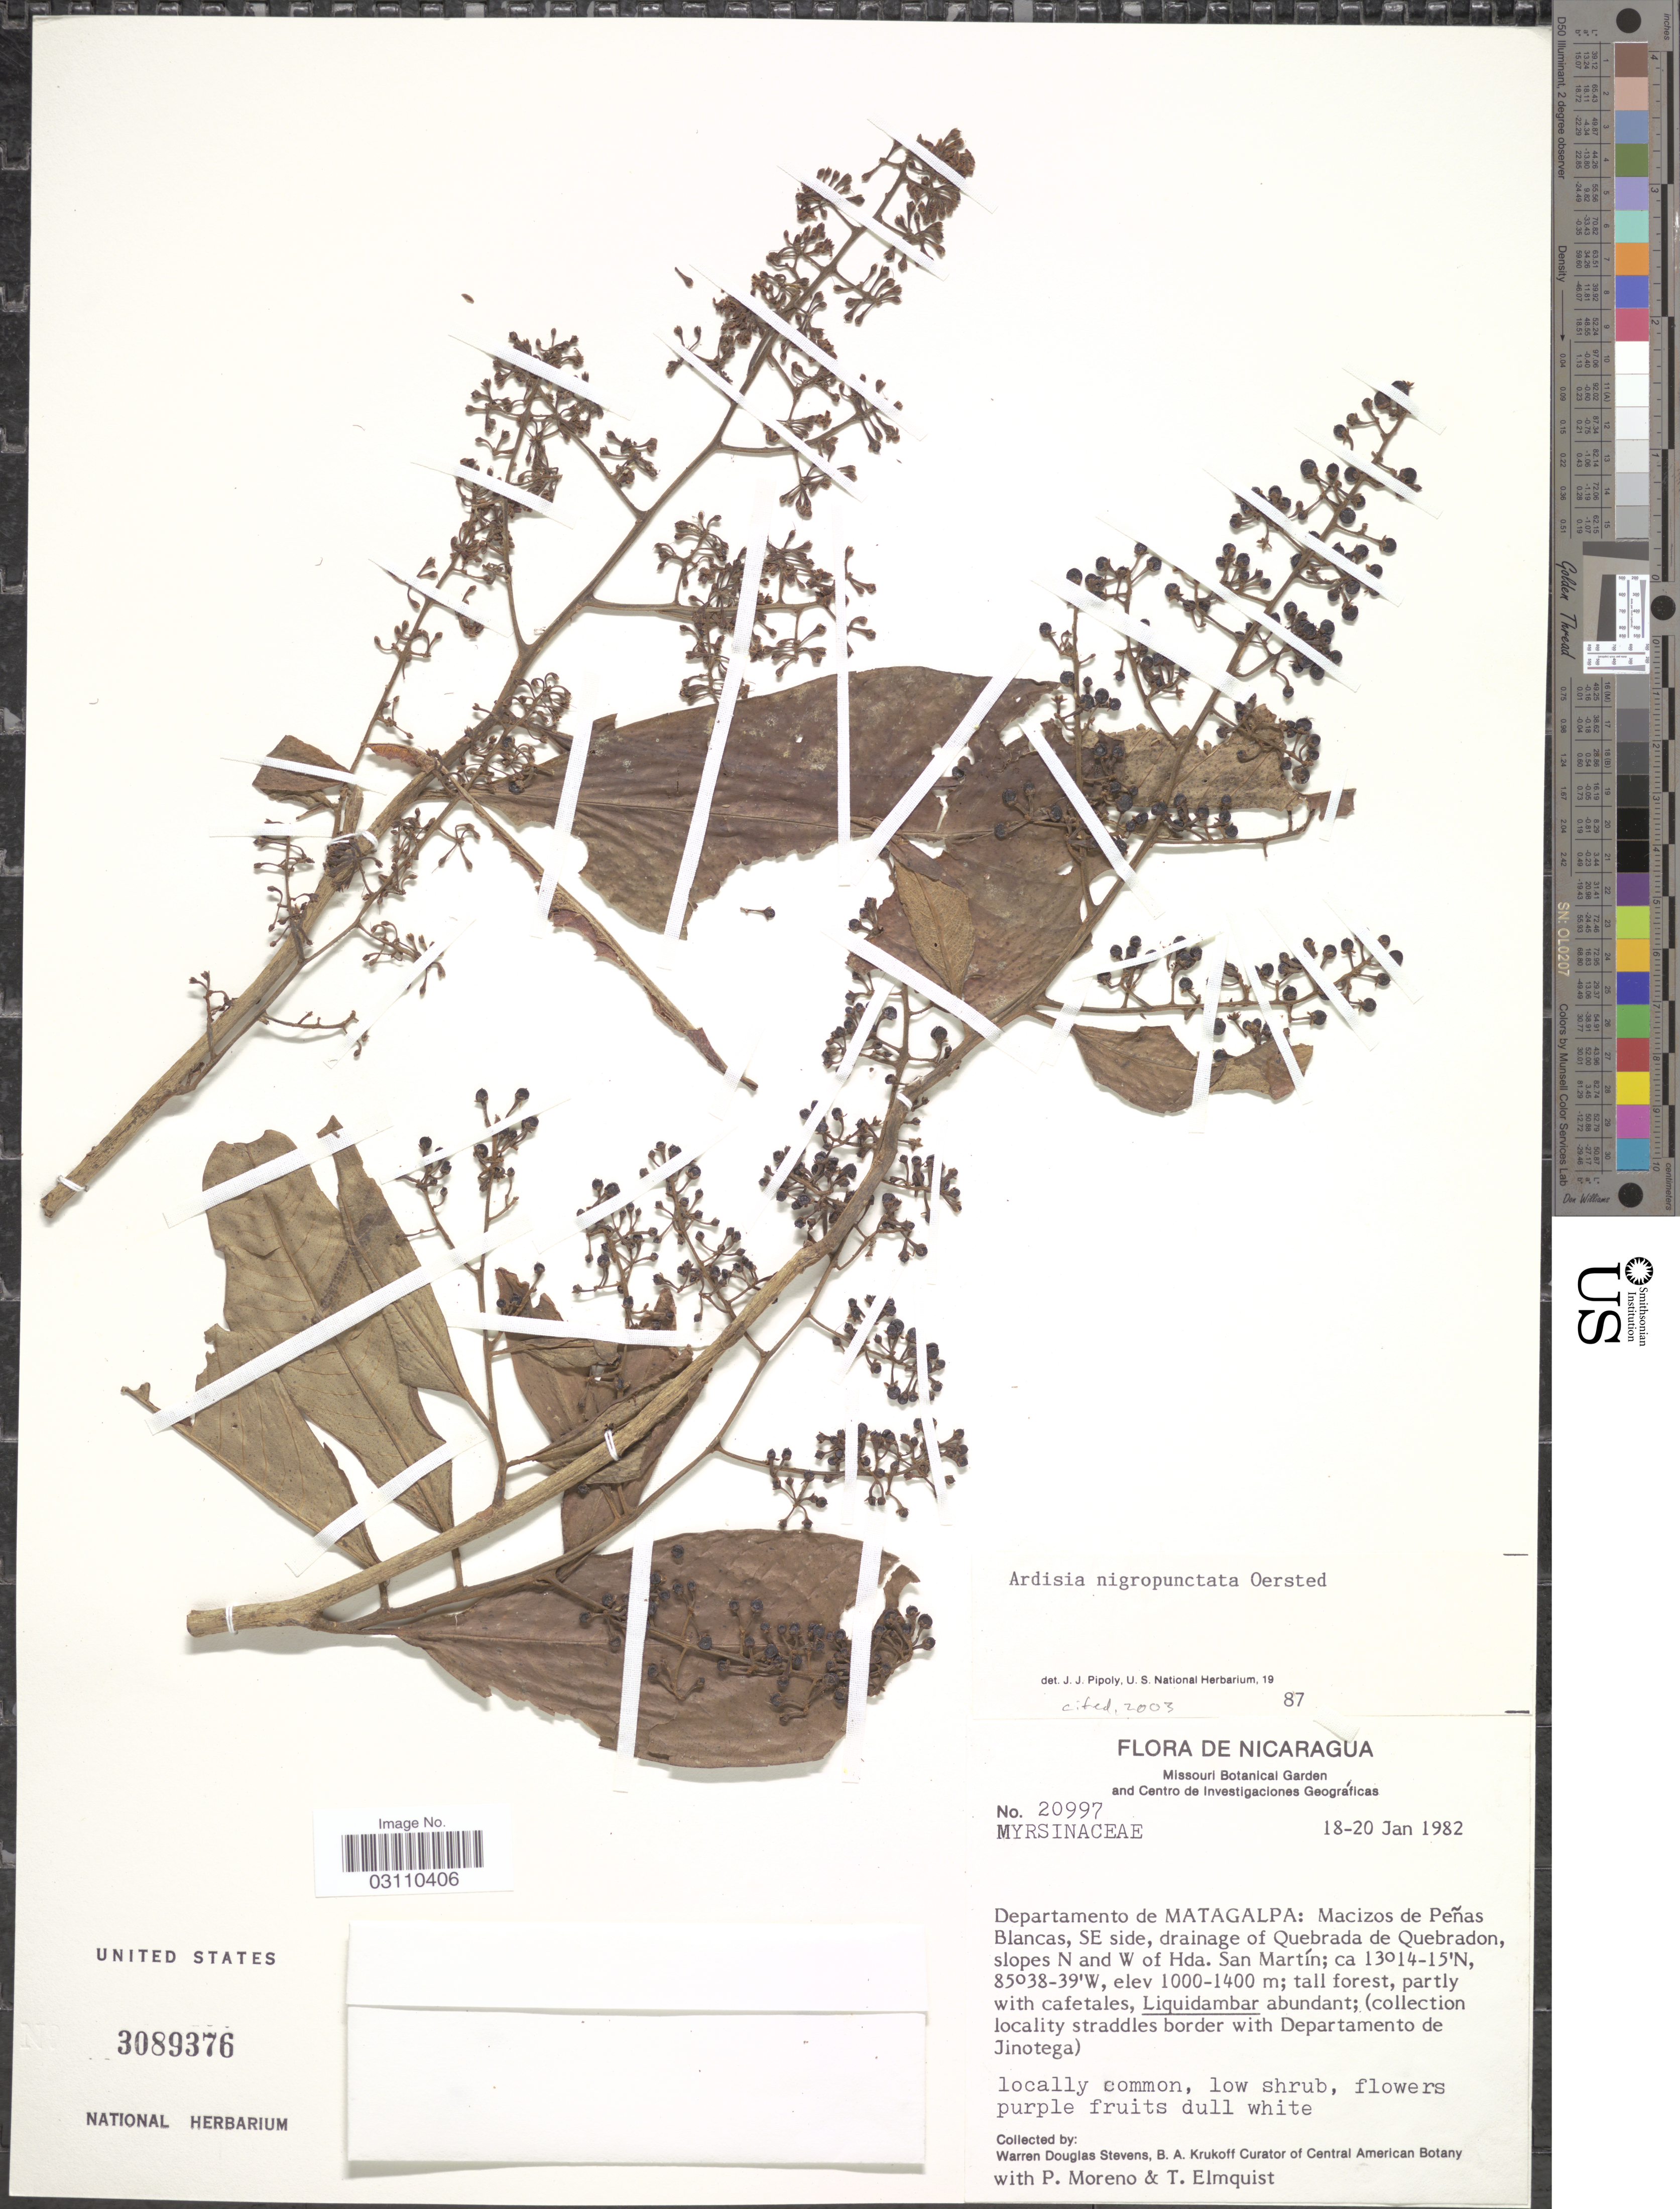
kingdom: Plantae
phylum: Tracheophyta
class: Magnoliopsida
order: Ericales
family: Primulaceae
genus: Ardisia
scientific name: Ardisia nigropunctata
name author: Oerst.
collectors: W. D. Stevens & B. A. Krukoff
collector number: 20997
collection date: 1982-01-18/1982-01-20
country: Nicaragua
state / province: Matagalpa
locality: Departamento de Matagalpa: Macizos de Peñas Blancas, SE side, drainage of Quebrada de Quebradon, slopes N and W of Hda. San Martín.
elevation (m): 1000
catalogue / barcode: US 3089376